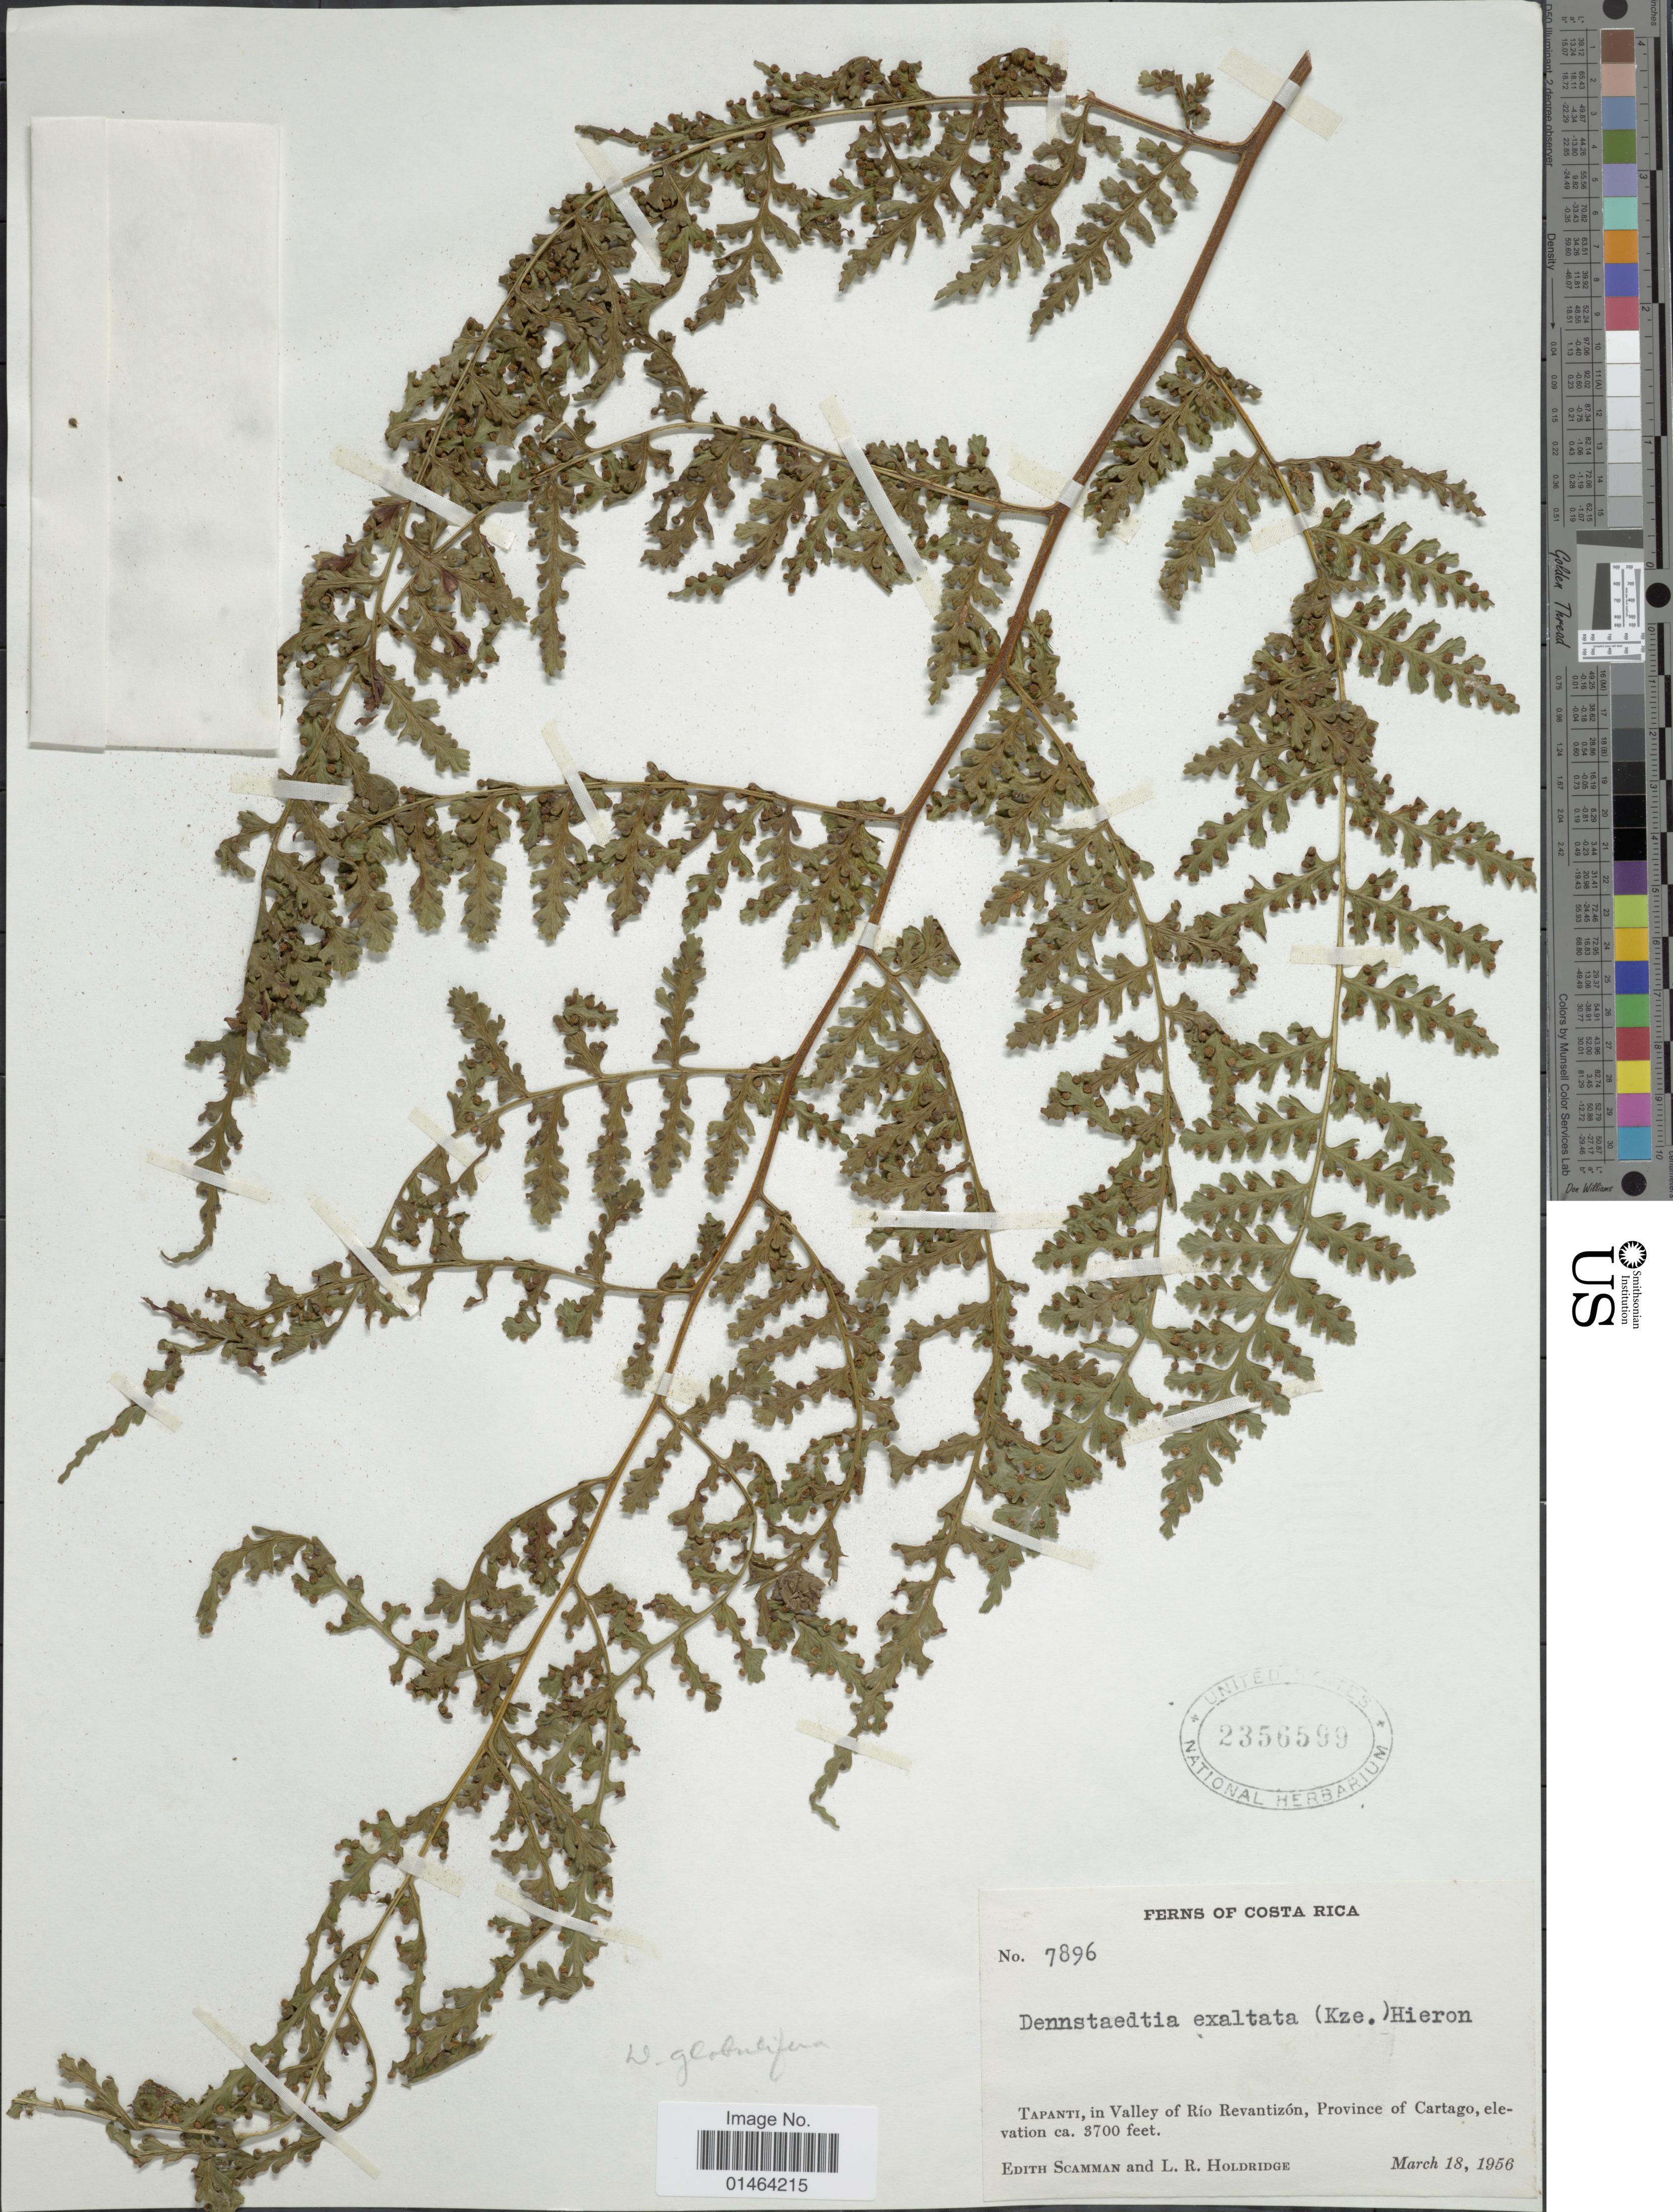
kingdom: Plantae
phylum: Tracheophyta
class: Polypodiopsida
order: Polypodiales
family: Dennstaedtiaceae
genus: Dennstaedtia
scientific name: Dennstaedtia globulifera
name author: (Poir.) Hieron.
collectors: E. Scamman & L. Holdridge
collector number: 7896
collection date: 1956-03-18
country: Costa Rica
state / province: Cartago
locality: Tapanti, in Valley of Río Reventizón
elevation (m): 1128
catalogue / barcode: US 2356599